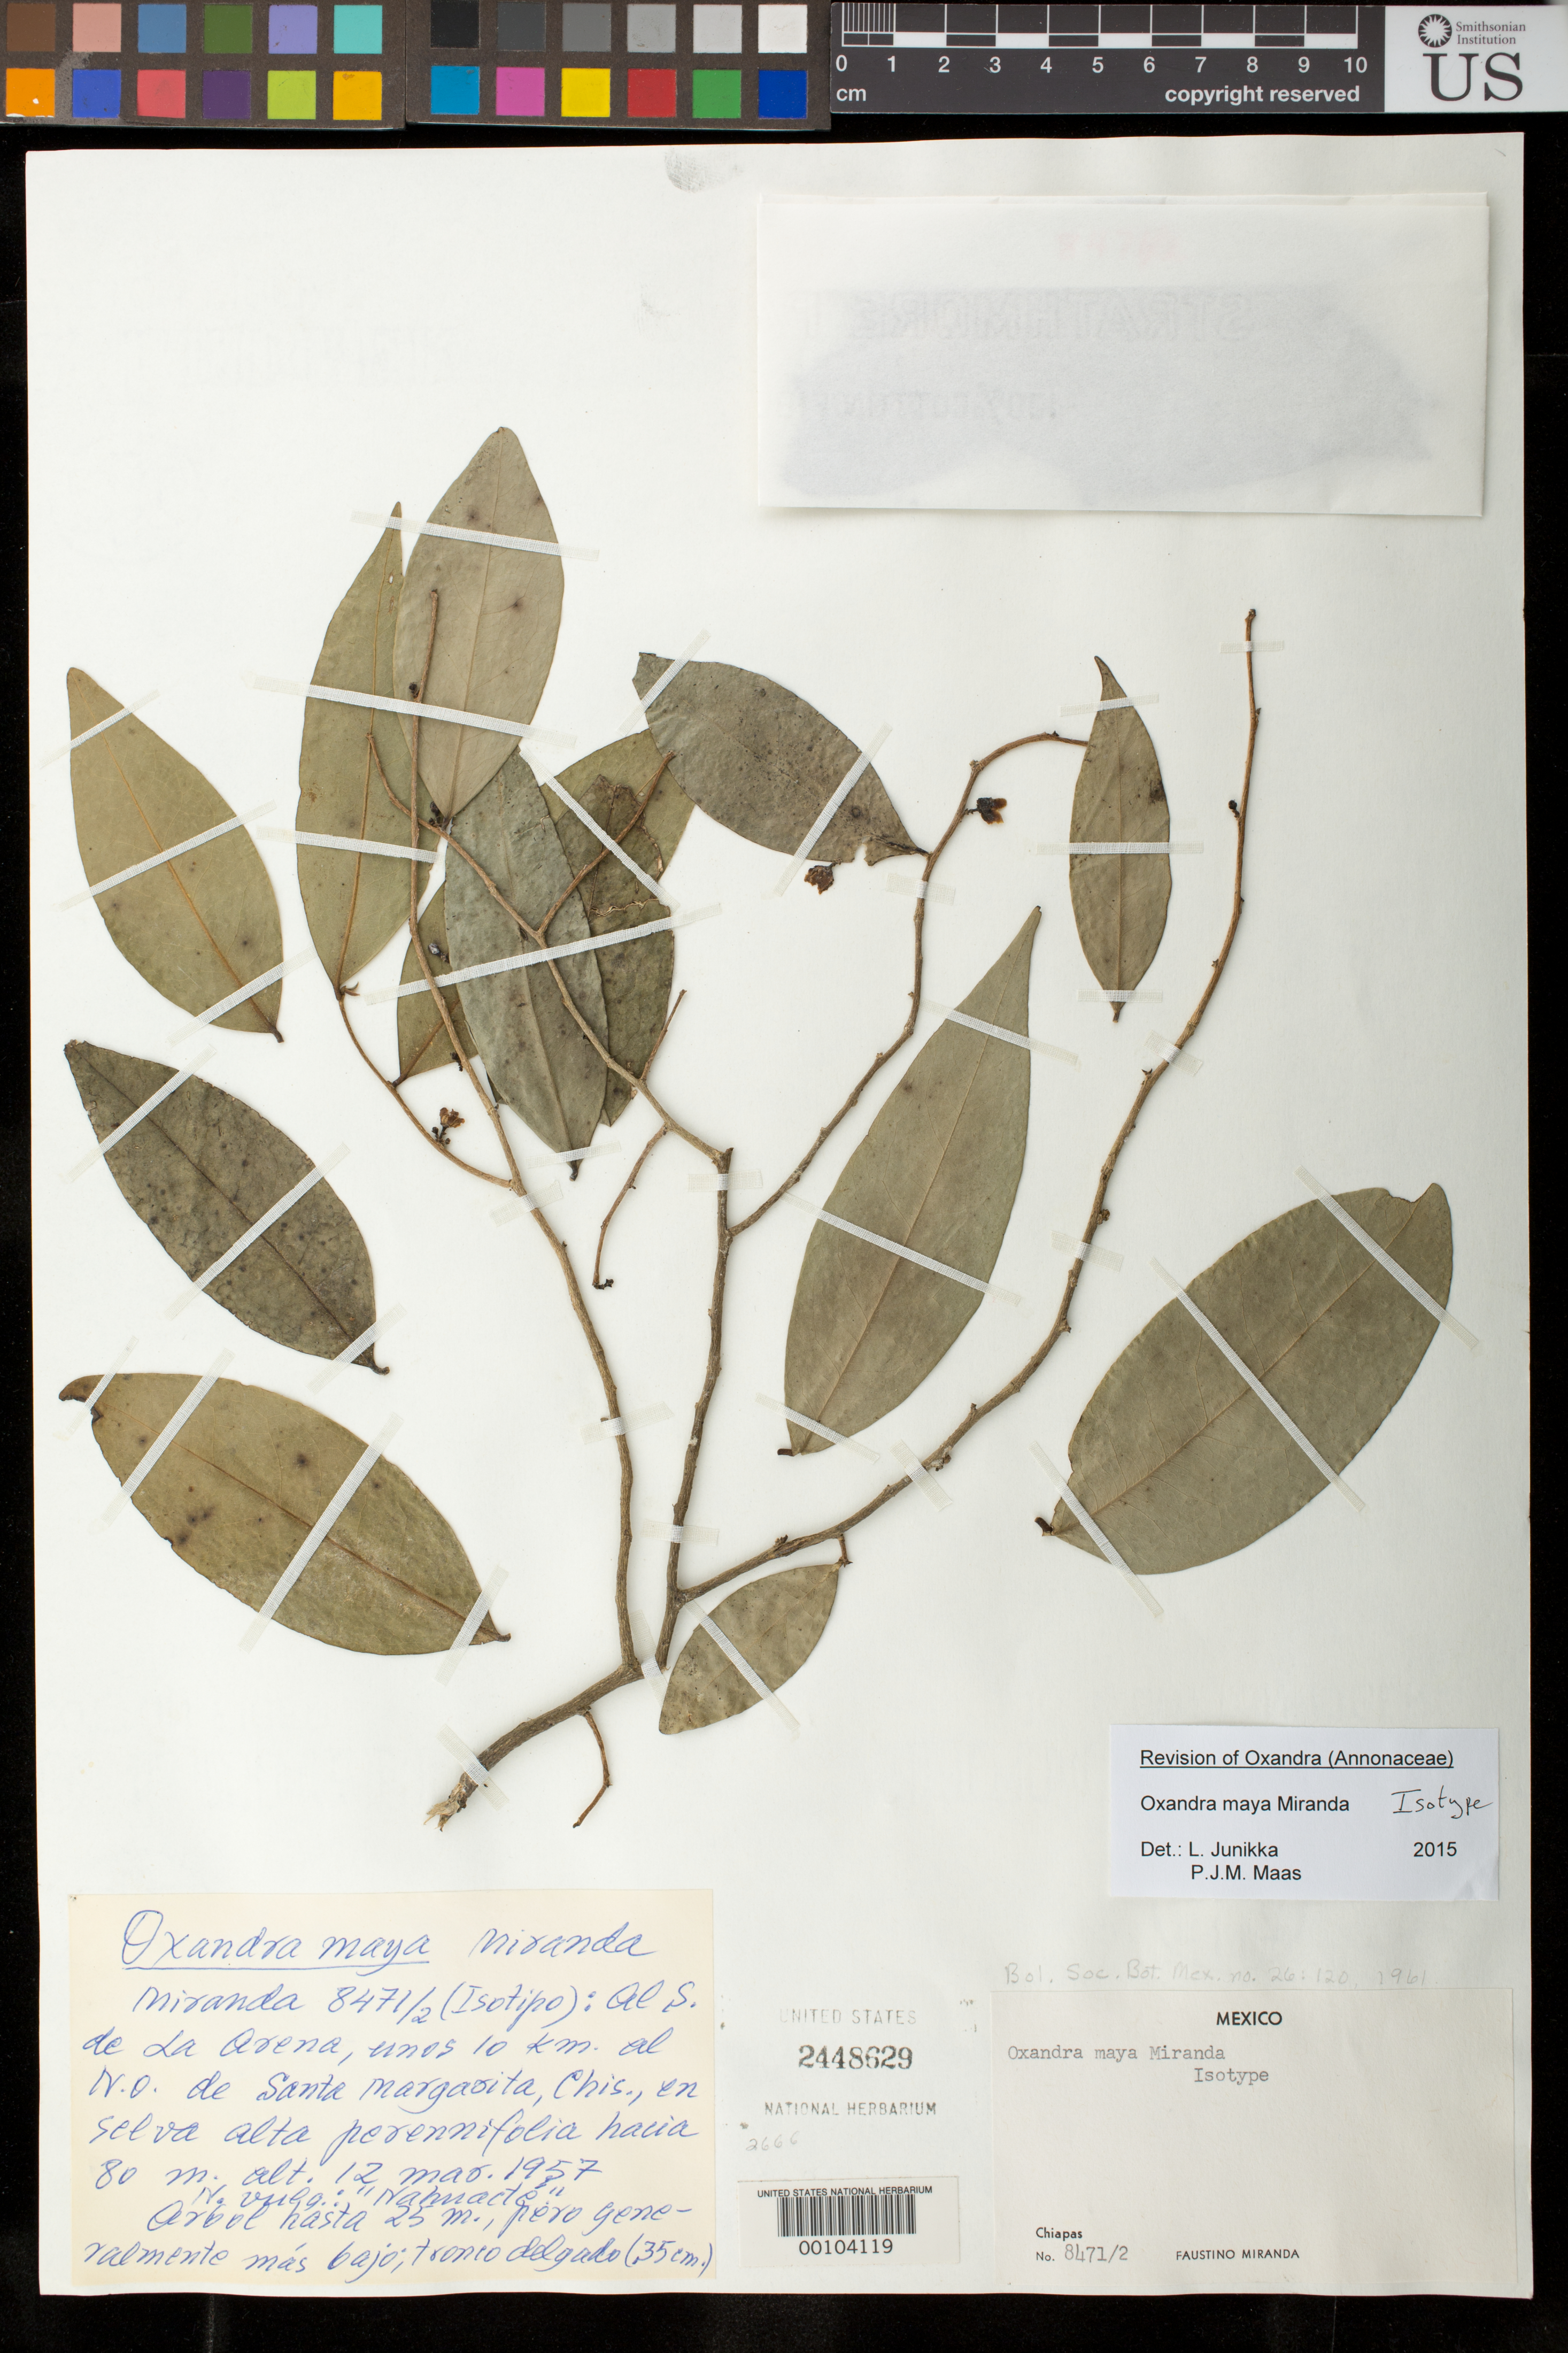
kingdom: Plantae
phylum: Tracheophyta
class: Magnoliopsida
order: Magnoliales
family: Annonaceae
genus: Oxandra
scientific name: Oxandra maya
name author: Miranda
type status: Isotype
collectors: F. Miranda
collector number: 8471/2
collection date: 1957-05-12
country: Mexico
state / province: Chiapas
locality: Al S de La Arena, unos 10 km al NO de Santa Margarita.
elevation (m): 80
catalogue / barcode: US 2448629